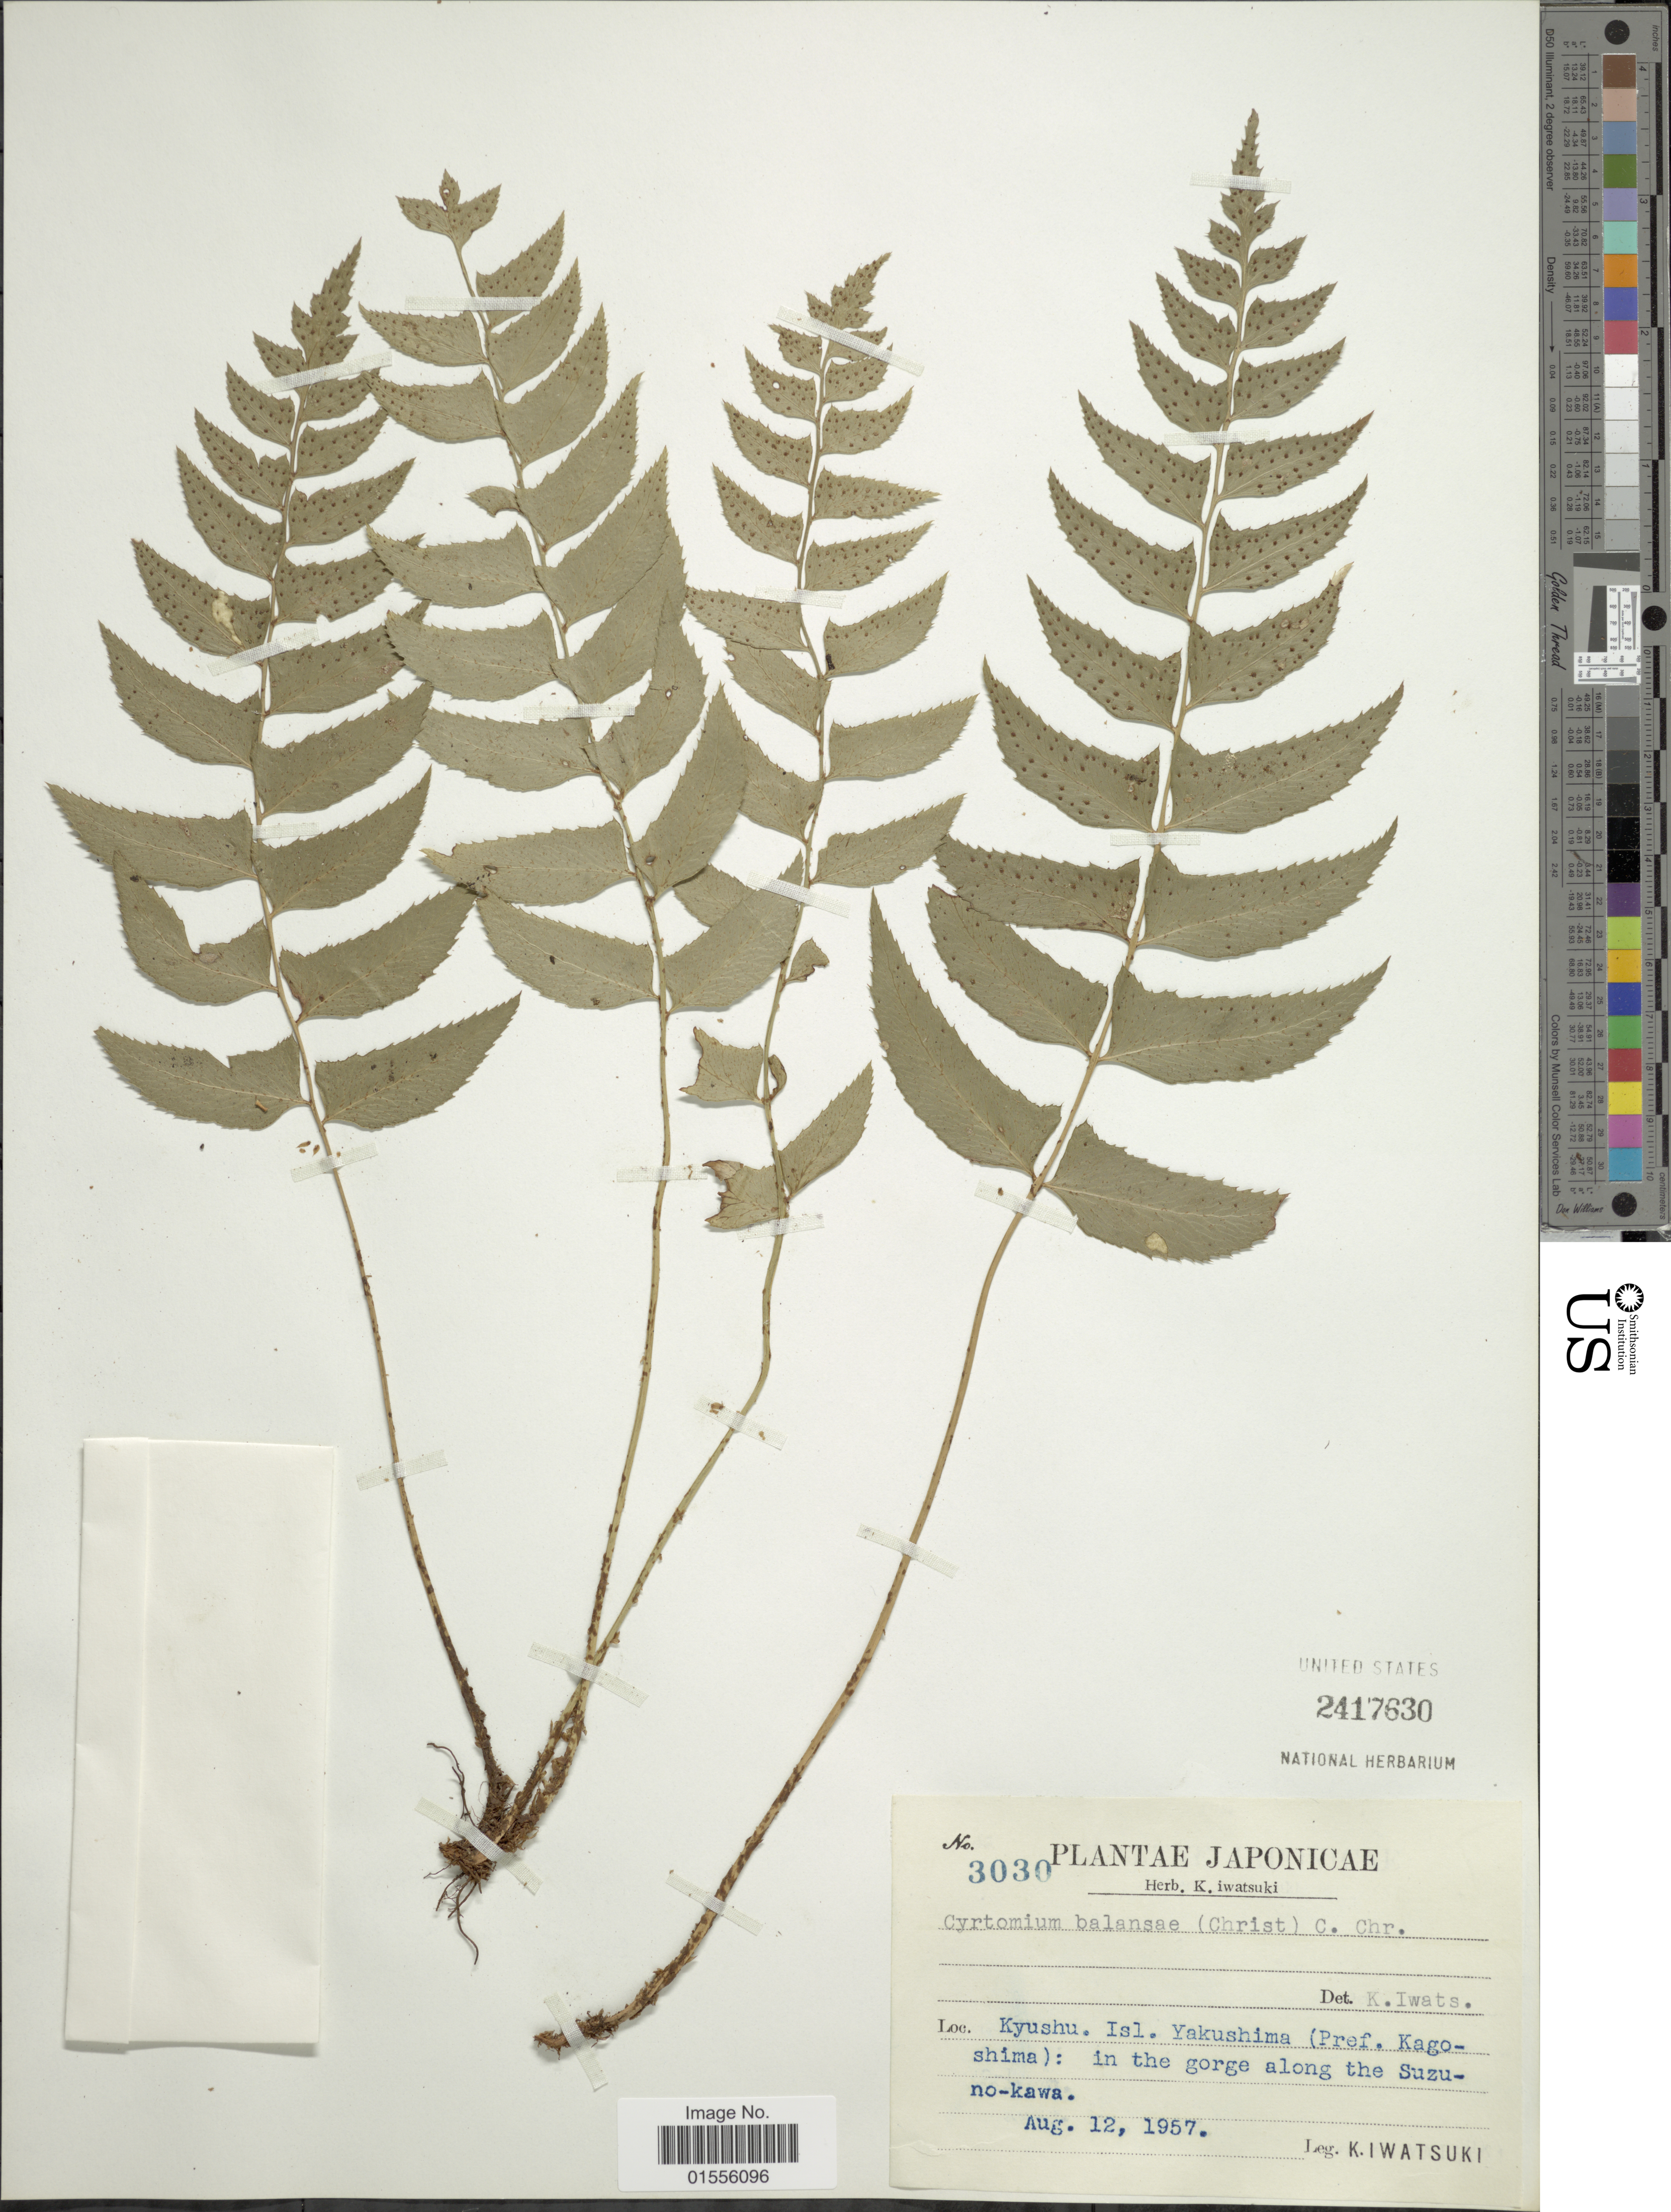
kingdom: Plantae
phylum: Tracheophyta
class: Polypodiopsida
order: Polypodiales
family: Dryopteridaceae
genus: Cyrtomium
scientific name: Cyrtomium balansae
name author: (Christ) C. Chr.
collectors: K. Iwatsuki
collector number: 3030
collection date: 1957-08-12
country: Japan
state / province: Kagosima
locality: Kyushu Isl Yakushima (Pref Kagoshima); in the gorge along the Suzuno-kawa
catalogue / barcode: US 2417630